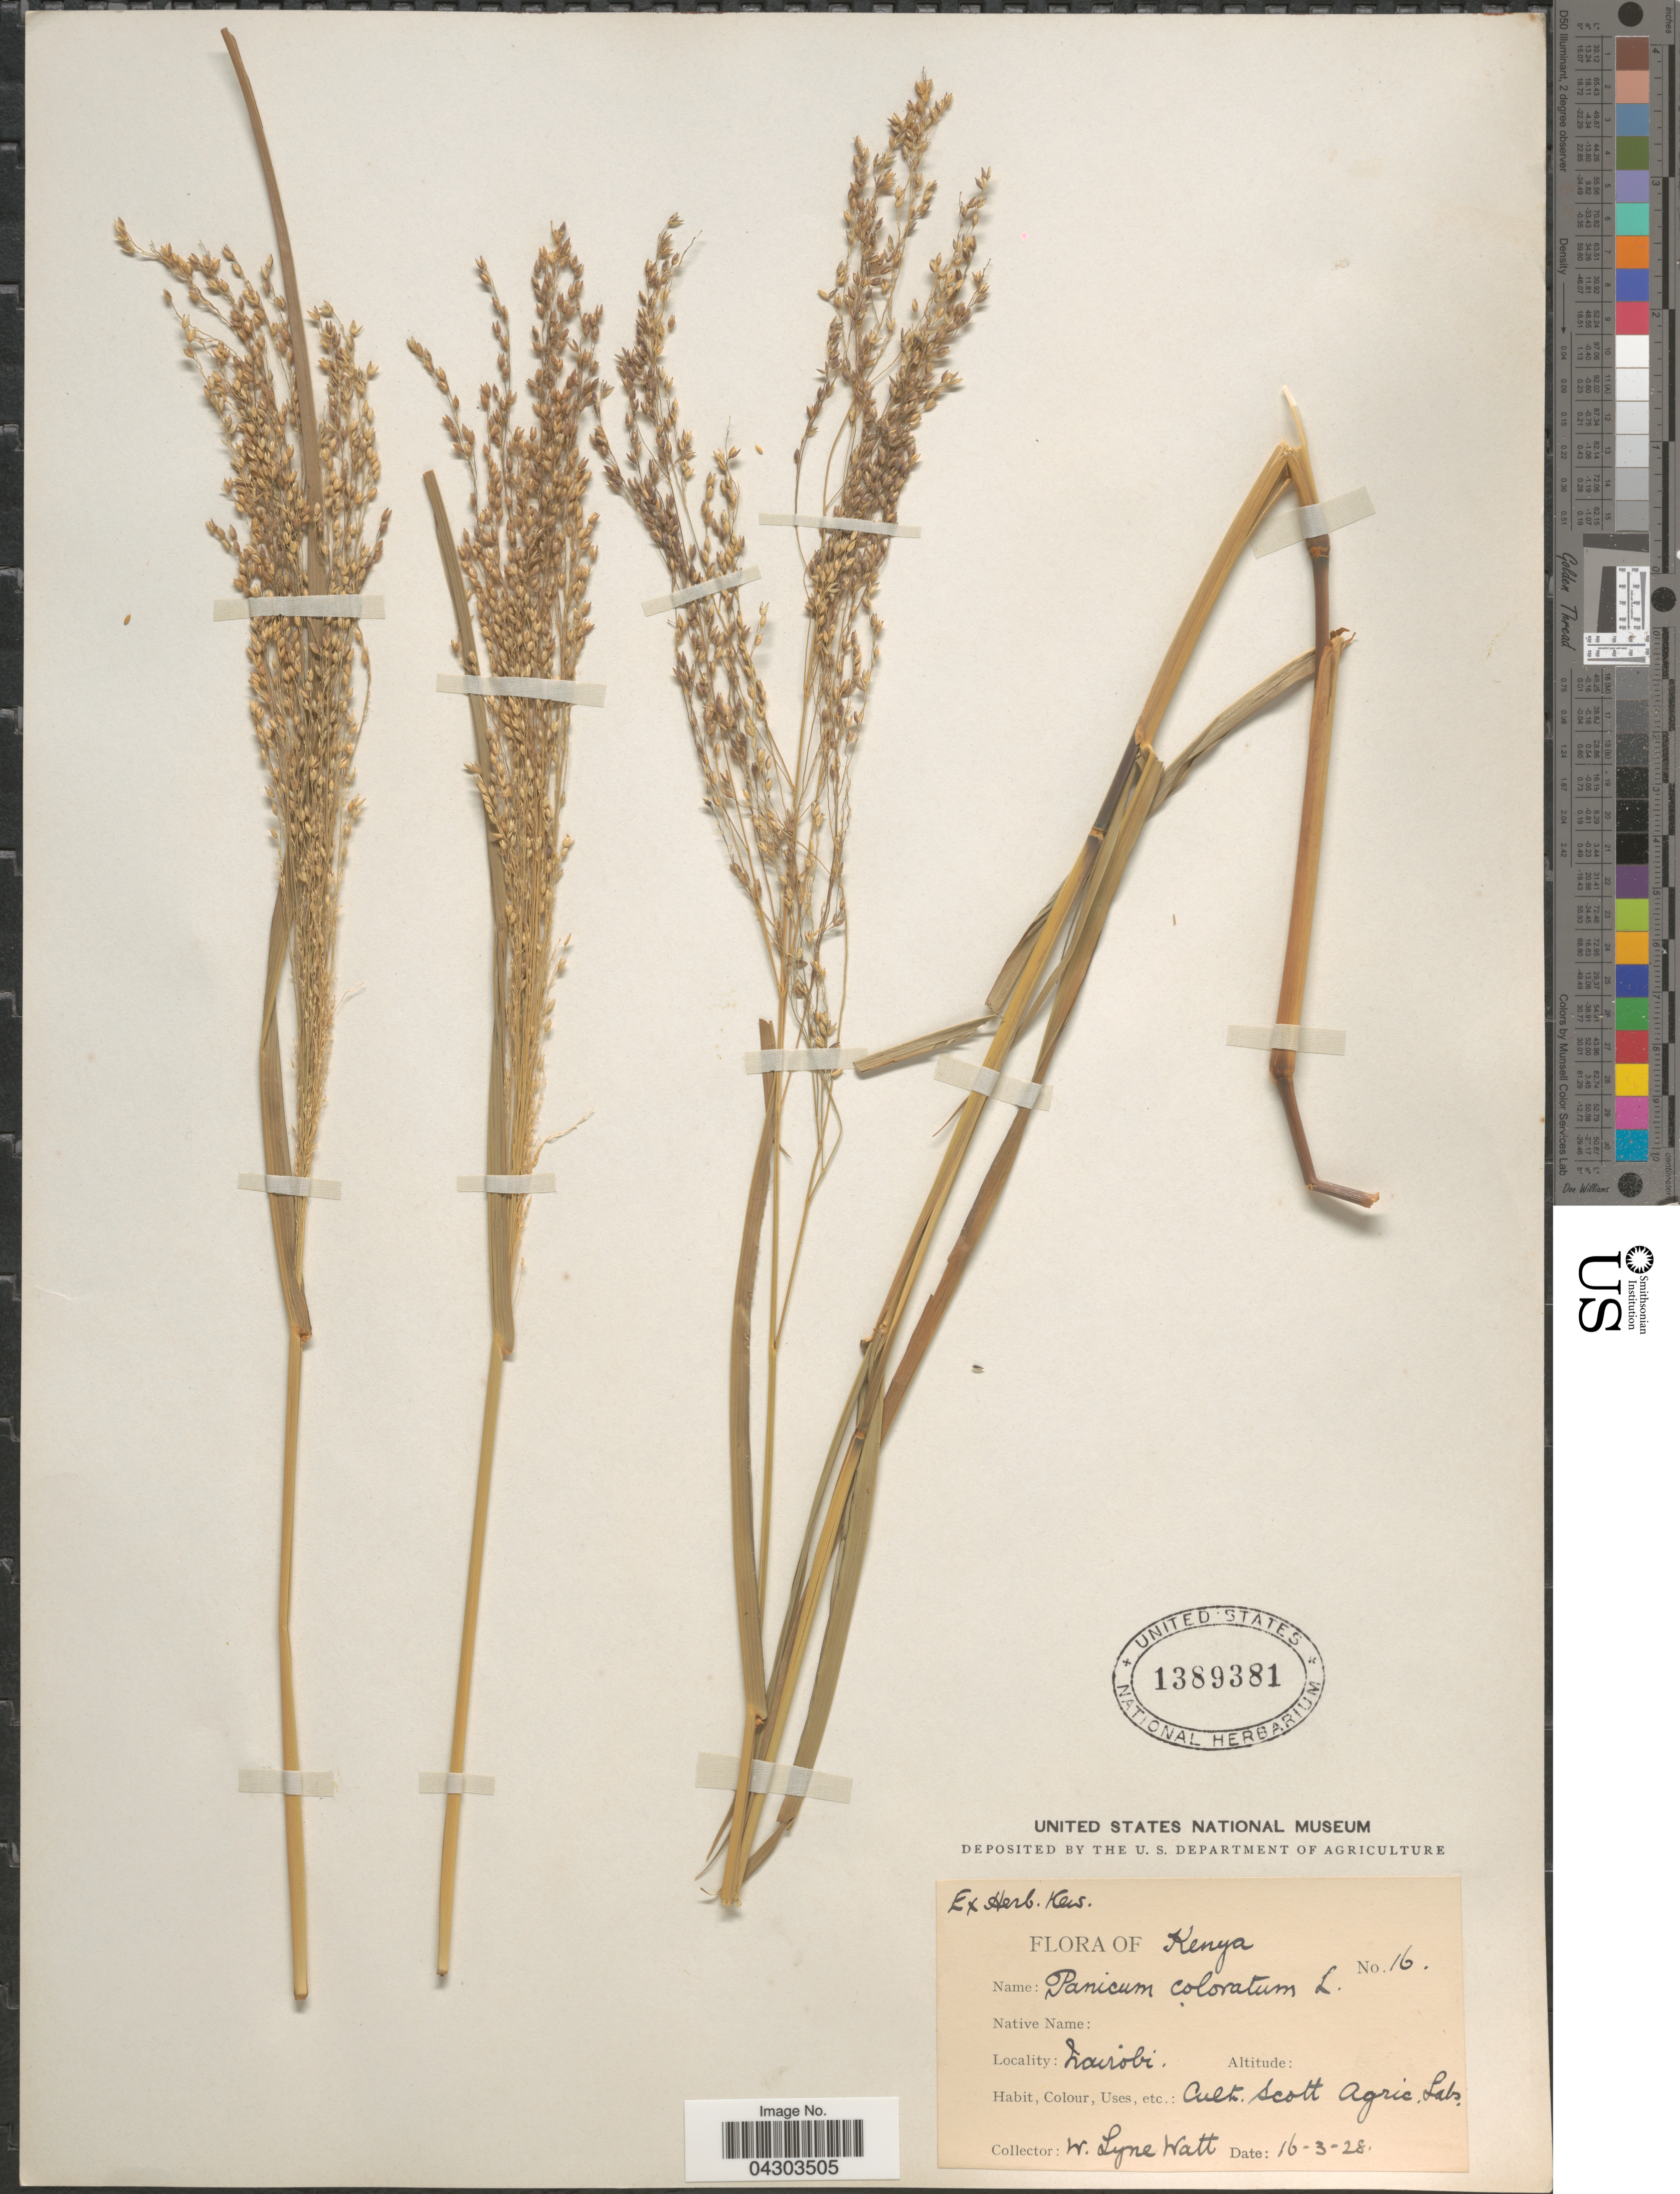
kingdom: Plantae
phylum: Tracheophyta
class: Liliopsida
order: Poales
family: Poaceae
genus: Panicum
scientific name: Panicum coloratum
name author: L.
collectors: W. Lyne-Watt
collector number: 16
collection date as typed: Transcribed d/m/y: 16/3/28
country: Kenya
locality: Nairobi. Cult. Scott Agric. Labs.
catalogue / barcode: US 1389381